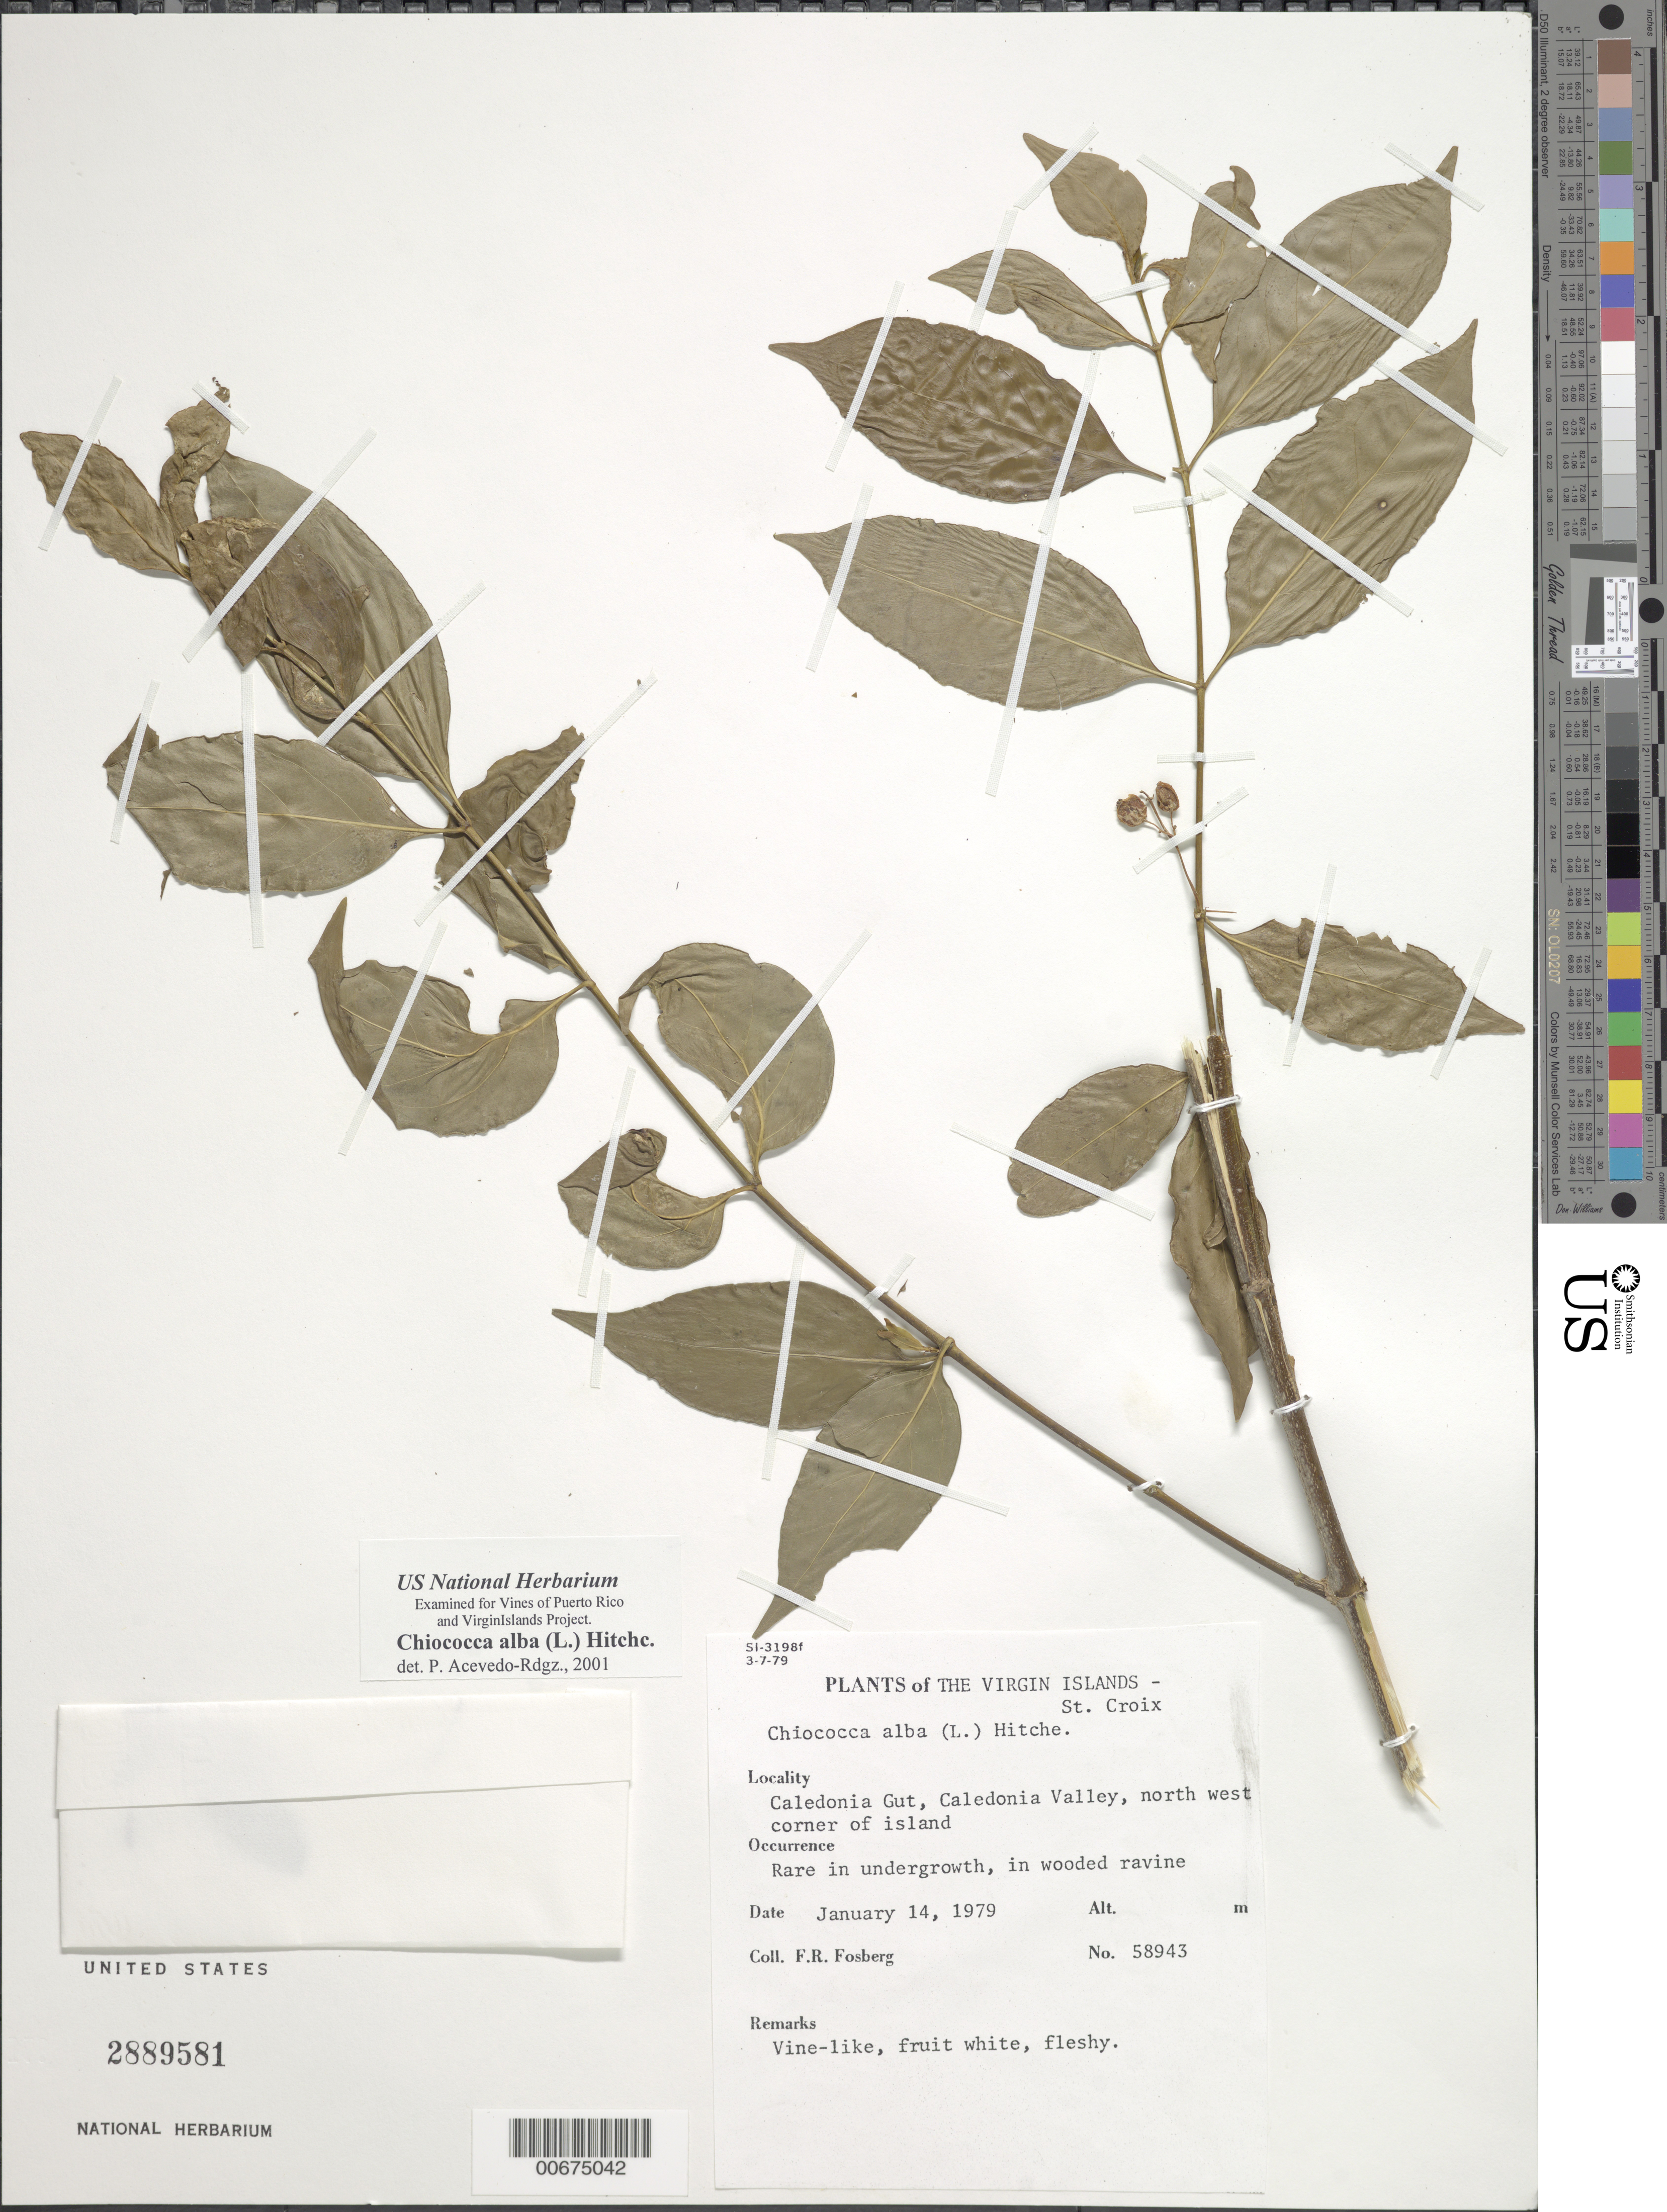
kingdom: Plantae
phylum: Tracheophyta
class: Magnoliopsida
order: Gentianales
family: Rubiaceae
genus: Chiococca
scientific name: Chiococca alba subsp. alba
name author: (L.) Hitchc.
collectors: F. R. Fosberg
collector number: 58943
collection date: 1979-01-14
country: U.S. Virgin Islands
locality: The Virgin Islands- St. Croix. Caledonia Gut, Caledonia Valley, north west corner of island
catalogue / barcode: US 2889581